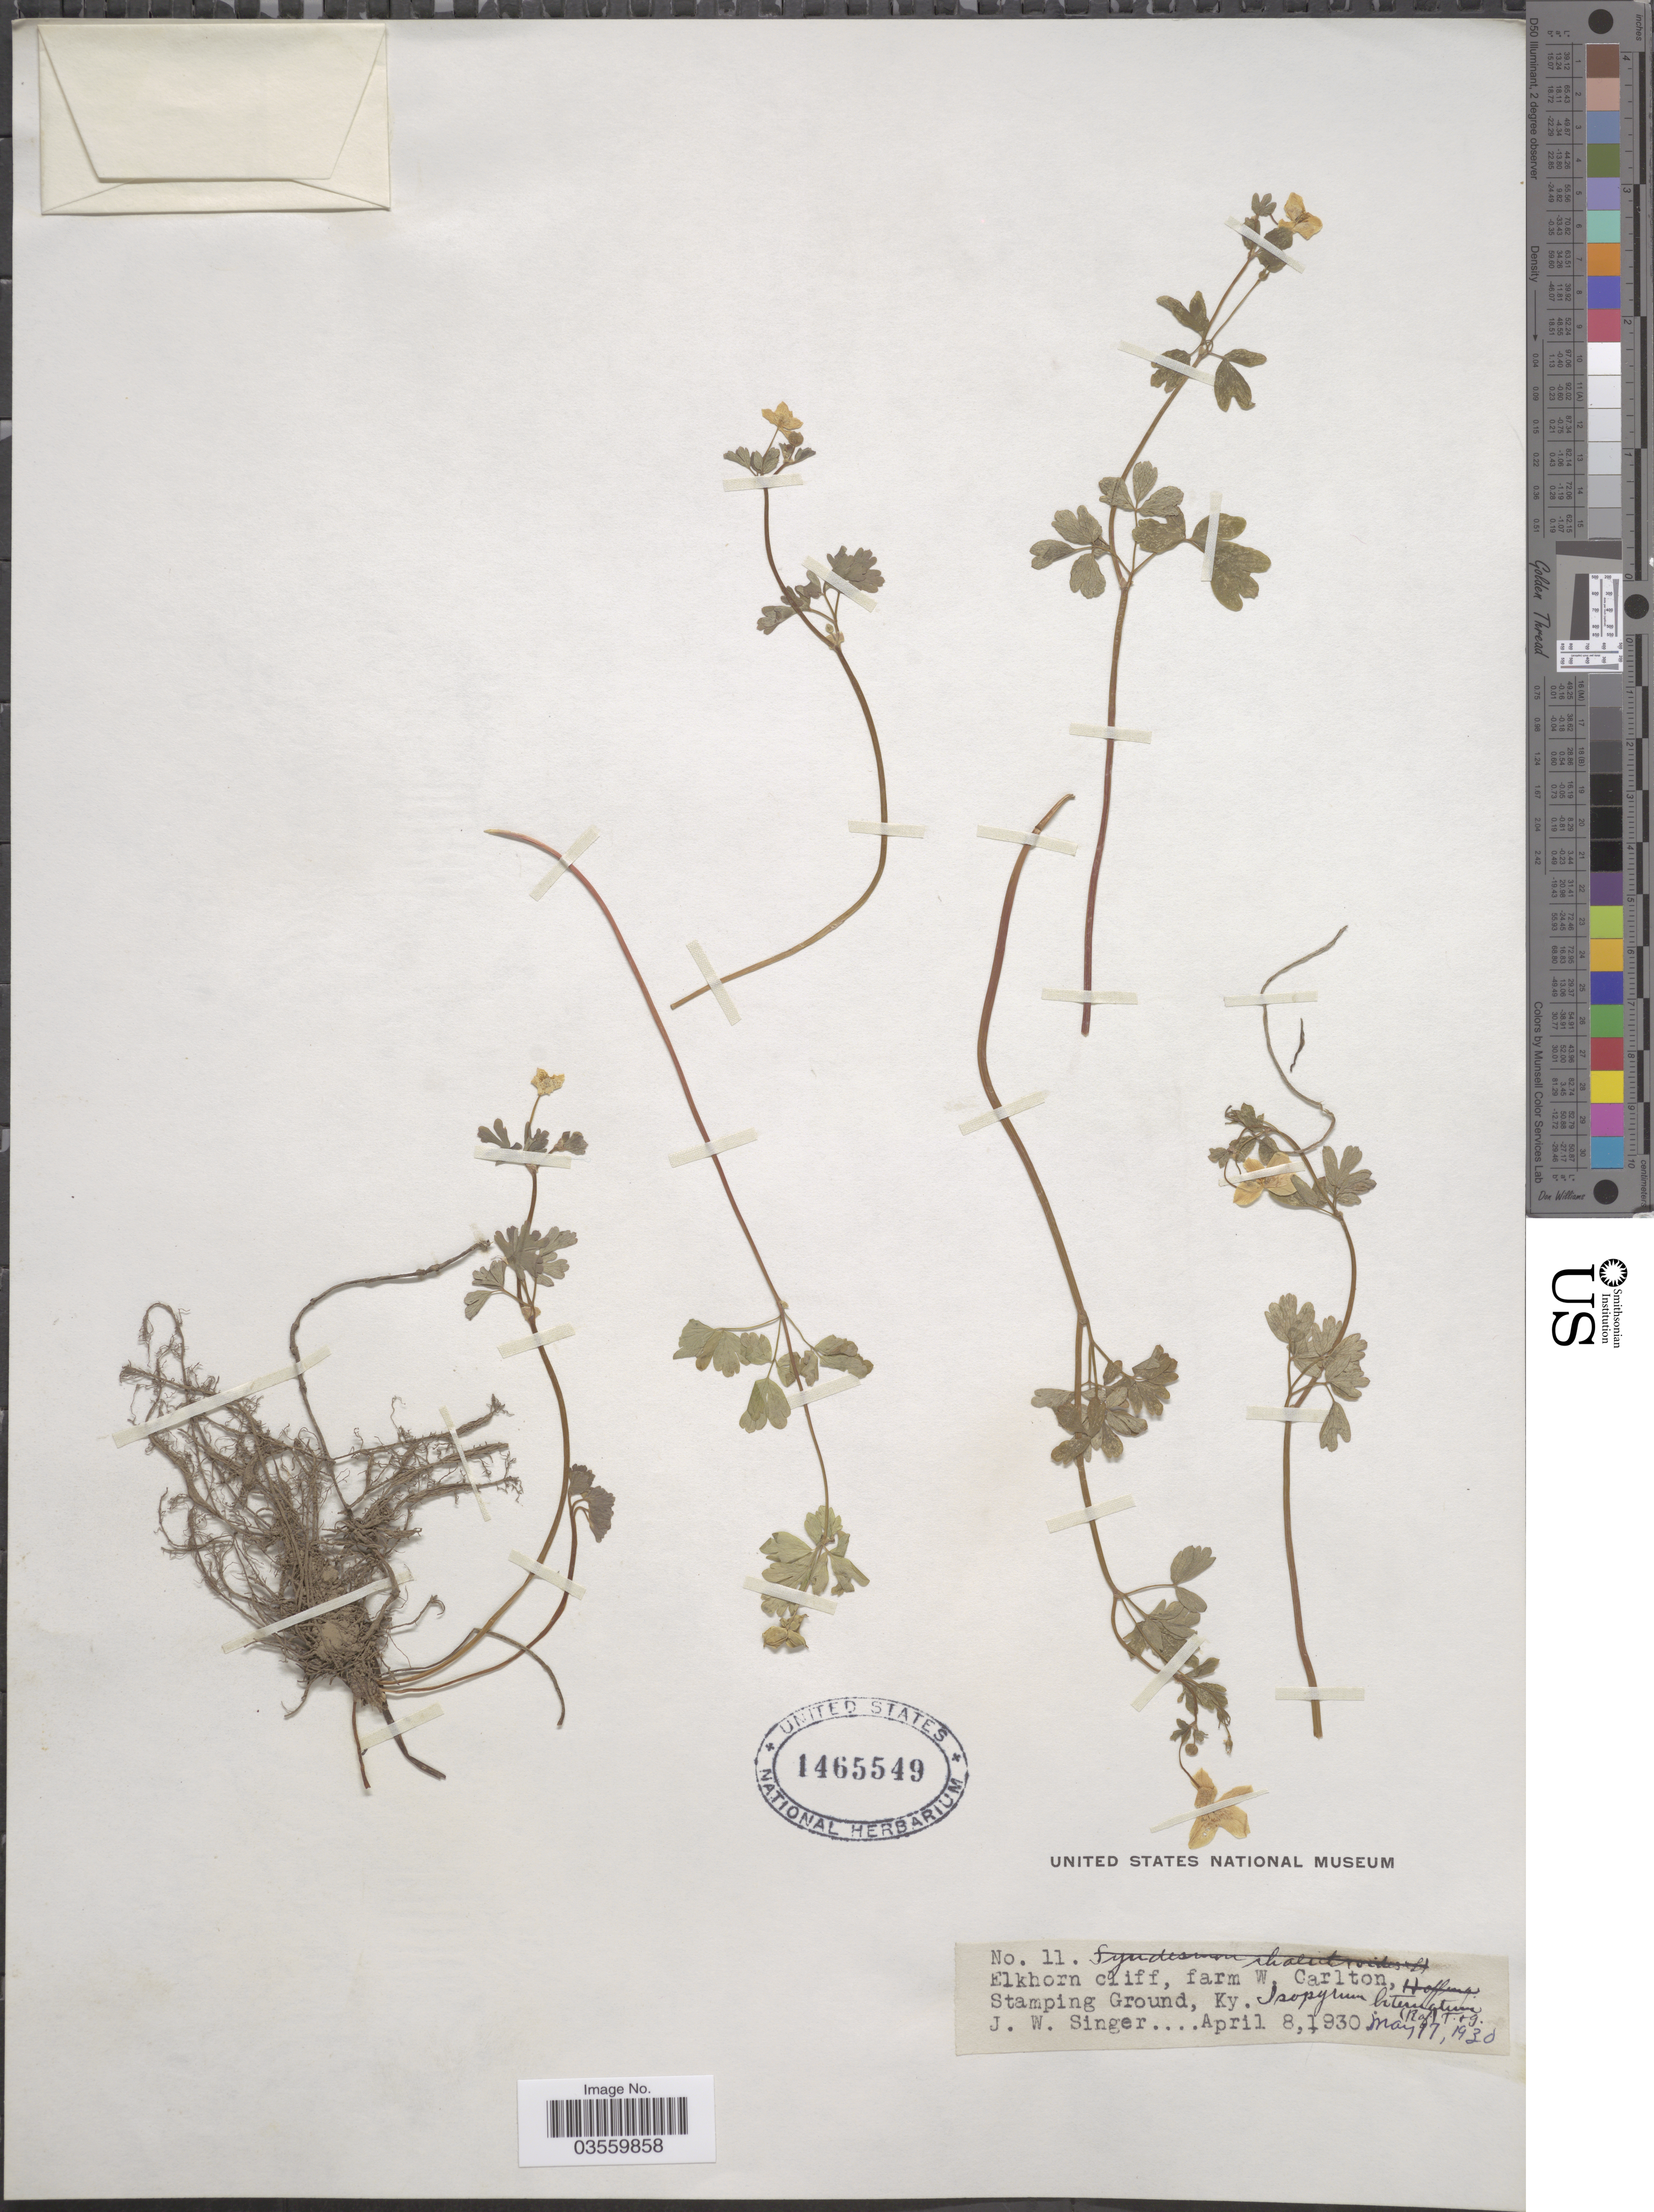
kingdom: Plantae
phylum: Tracheophyta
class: Magnoliopsida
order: Ranunculales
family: Ranunculaceae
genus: Enemion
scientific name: Enemion biternatum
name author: (Torr. & A. Gray) Raf.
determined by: Strong, Mark T., (BOT), Smithsonian Institution - National Museum of Natural History (UNITED STATES)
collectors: J. EW. Singer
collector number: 11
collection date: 1930-04-08/1930-05-17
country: United States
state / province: Kentucky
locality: Elkhorn cliff, farm W Carlton, Stamping Ground.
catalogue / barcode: US 1465549